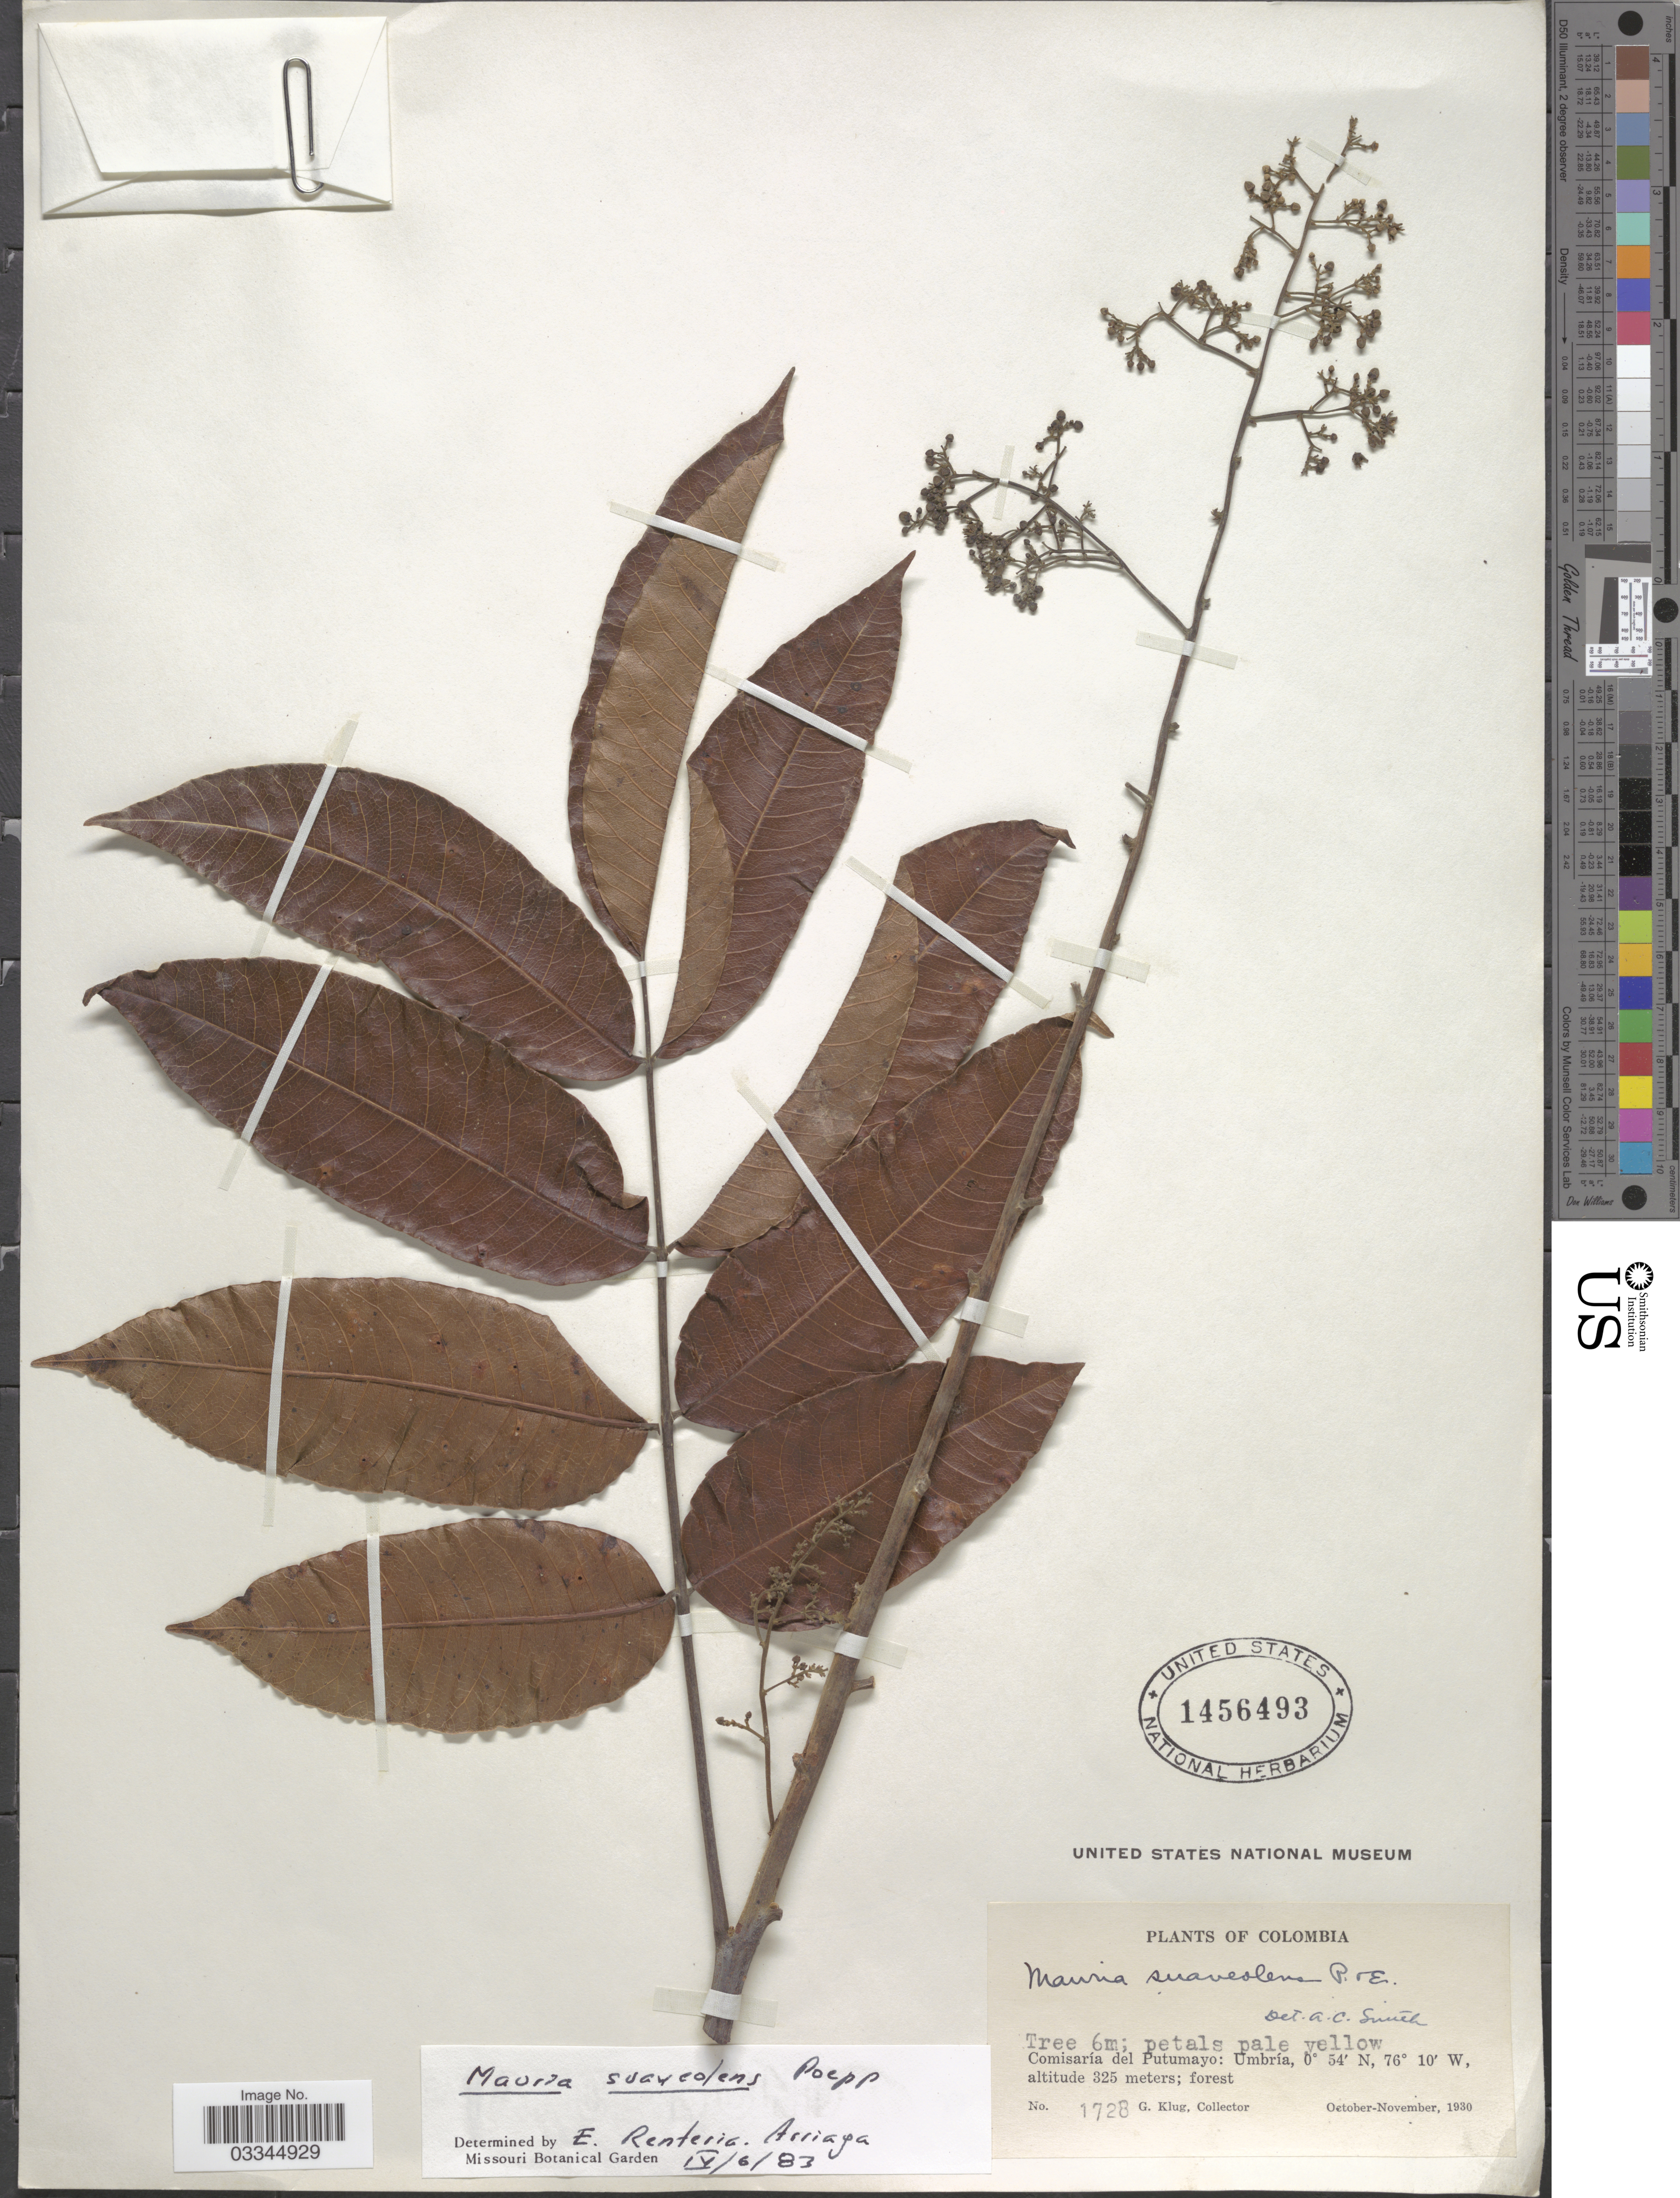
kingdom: Plantae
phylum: Tracheophyta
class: Magnoliopsida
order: Sapindales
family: Anacardiaceae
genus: Mauria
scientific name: Mauria suaveolens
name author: Poepp.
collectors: G. Klug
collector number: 1728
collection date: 1930-10/1930-11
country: Colombia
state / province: Putumayo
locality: Comisaría del Putumayo: Umbría.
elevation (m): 325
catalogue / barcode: US 1456493